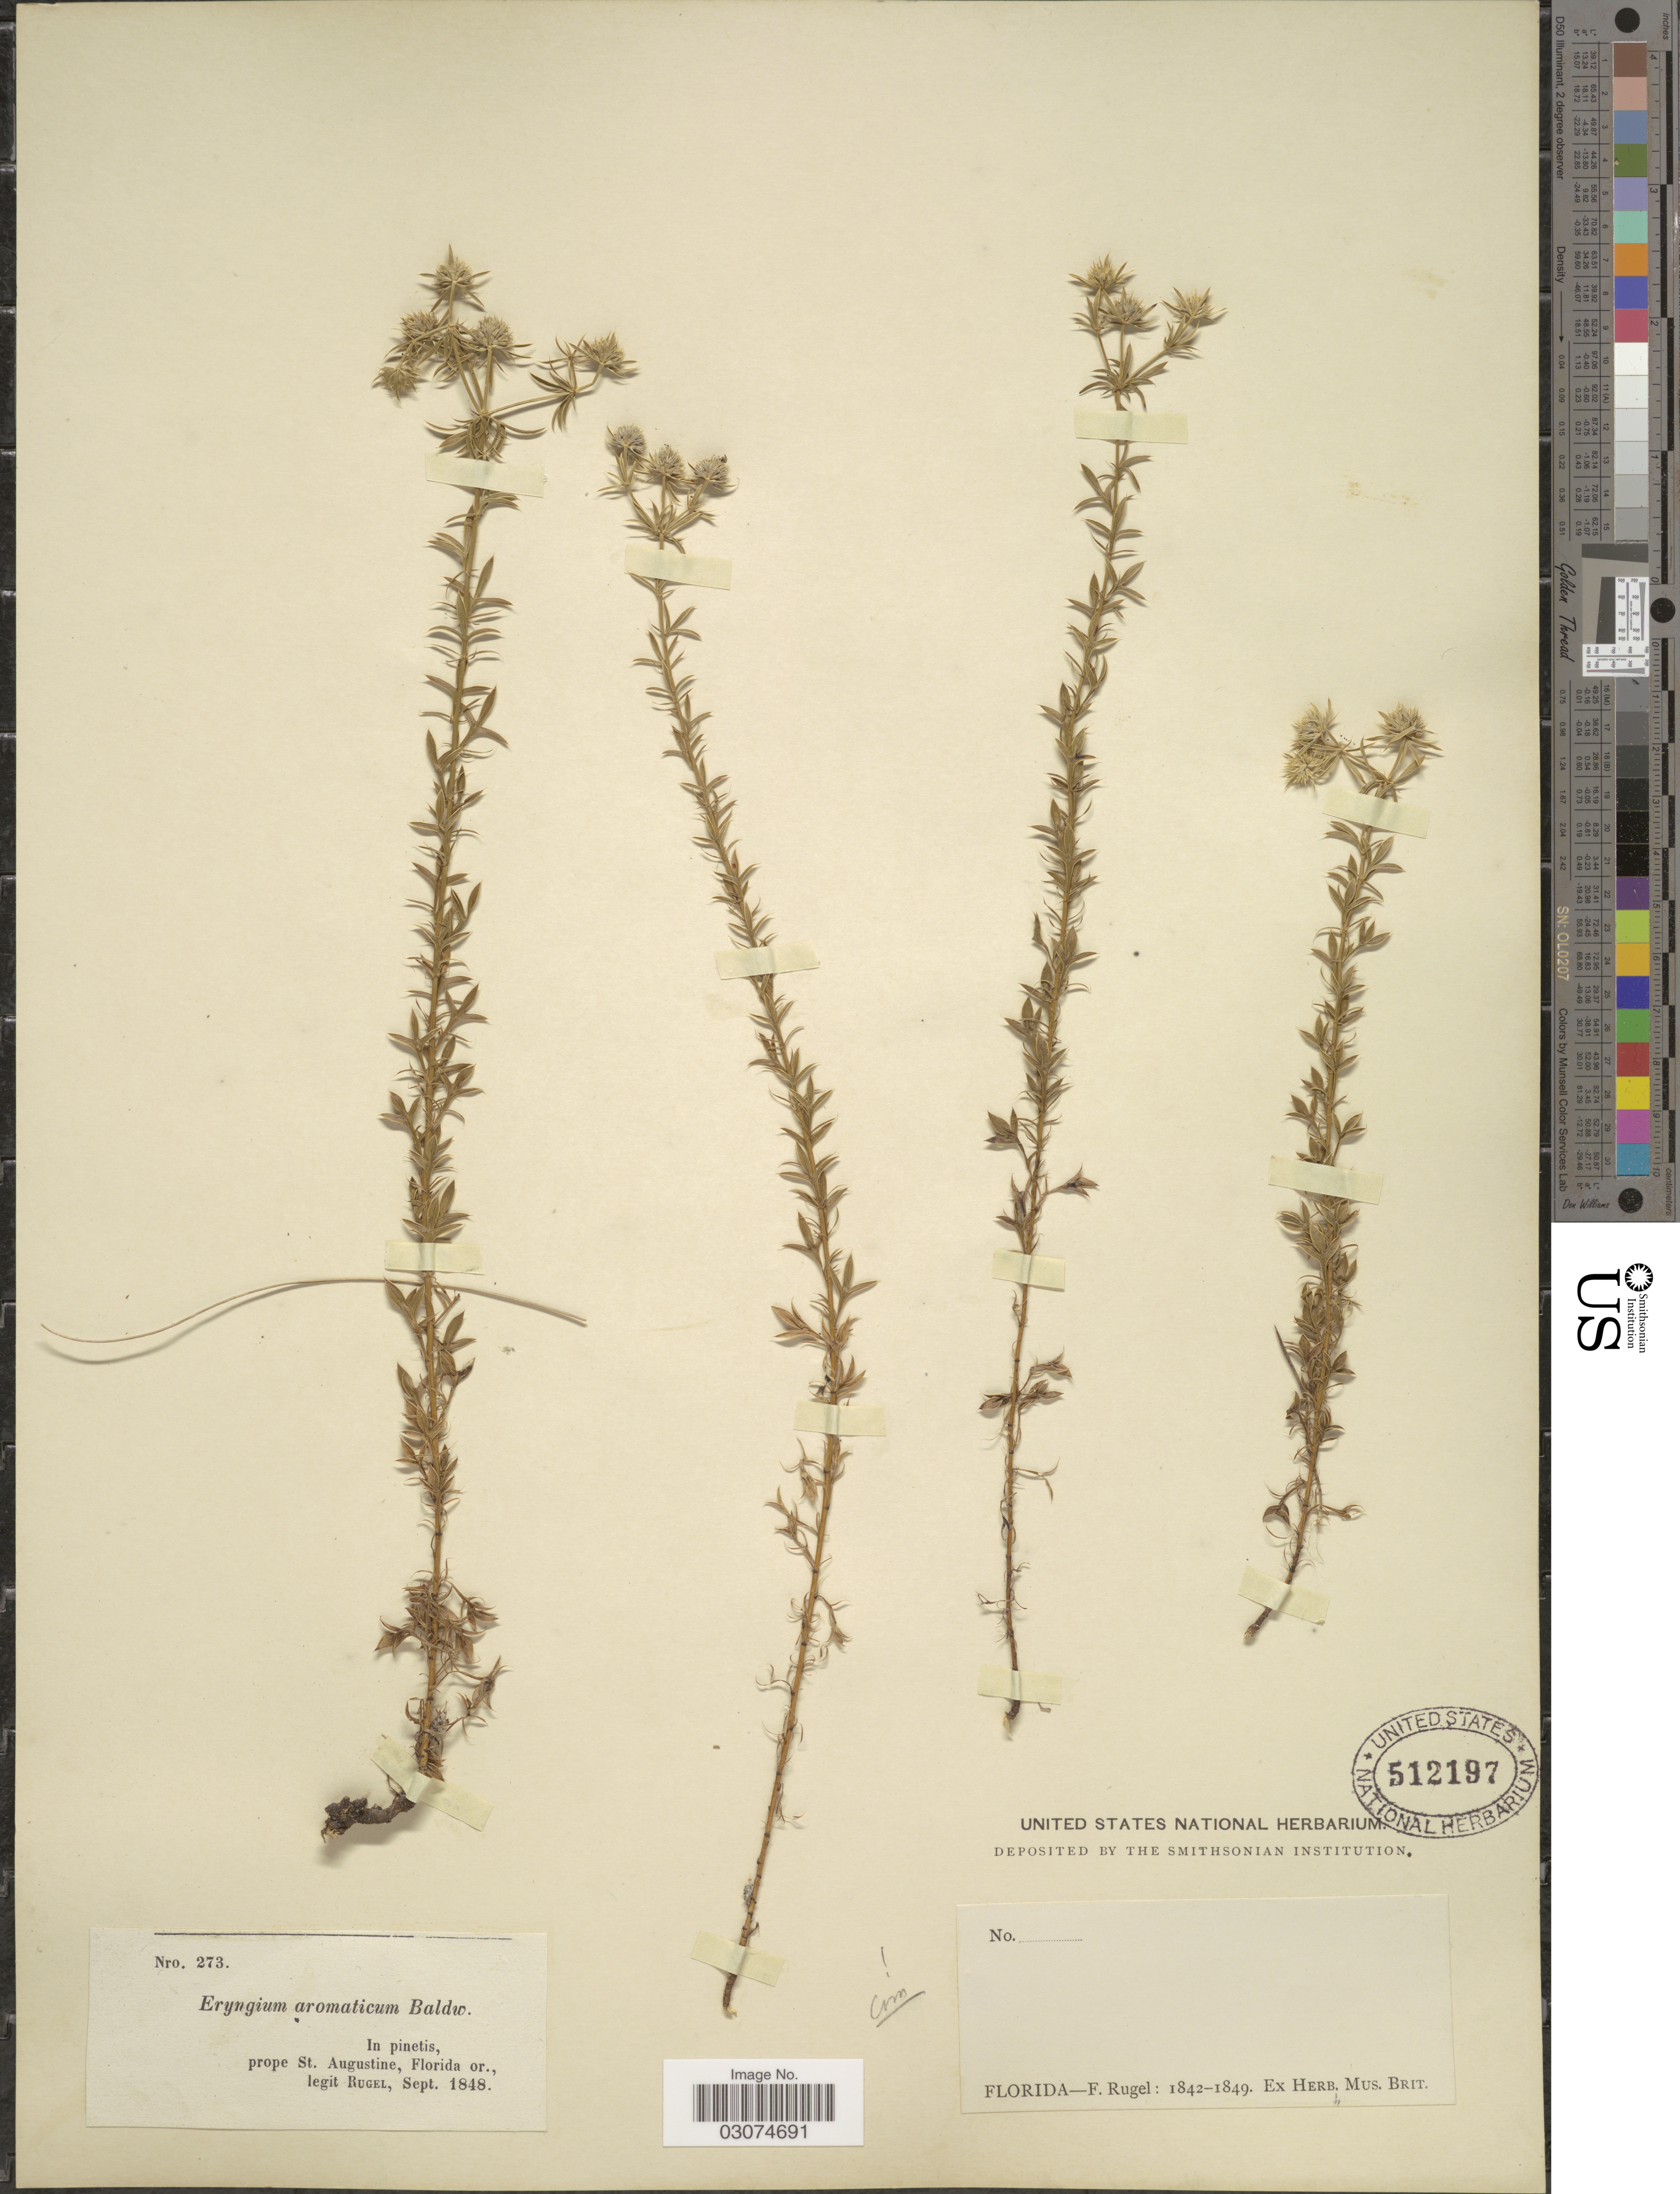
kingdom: Plantae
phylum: Tracheophyta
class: Magnoliopsida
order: Apiales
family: Apiaceae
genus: Eryngium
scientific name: Eryngium aromaticum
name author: Baldwin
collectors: F. Rugel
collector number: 273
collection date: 1848-09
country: United States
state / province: Florida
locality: In pinetis, prope St. Augustine, Florida or.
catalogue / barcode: US 512197